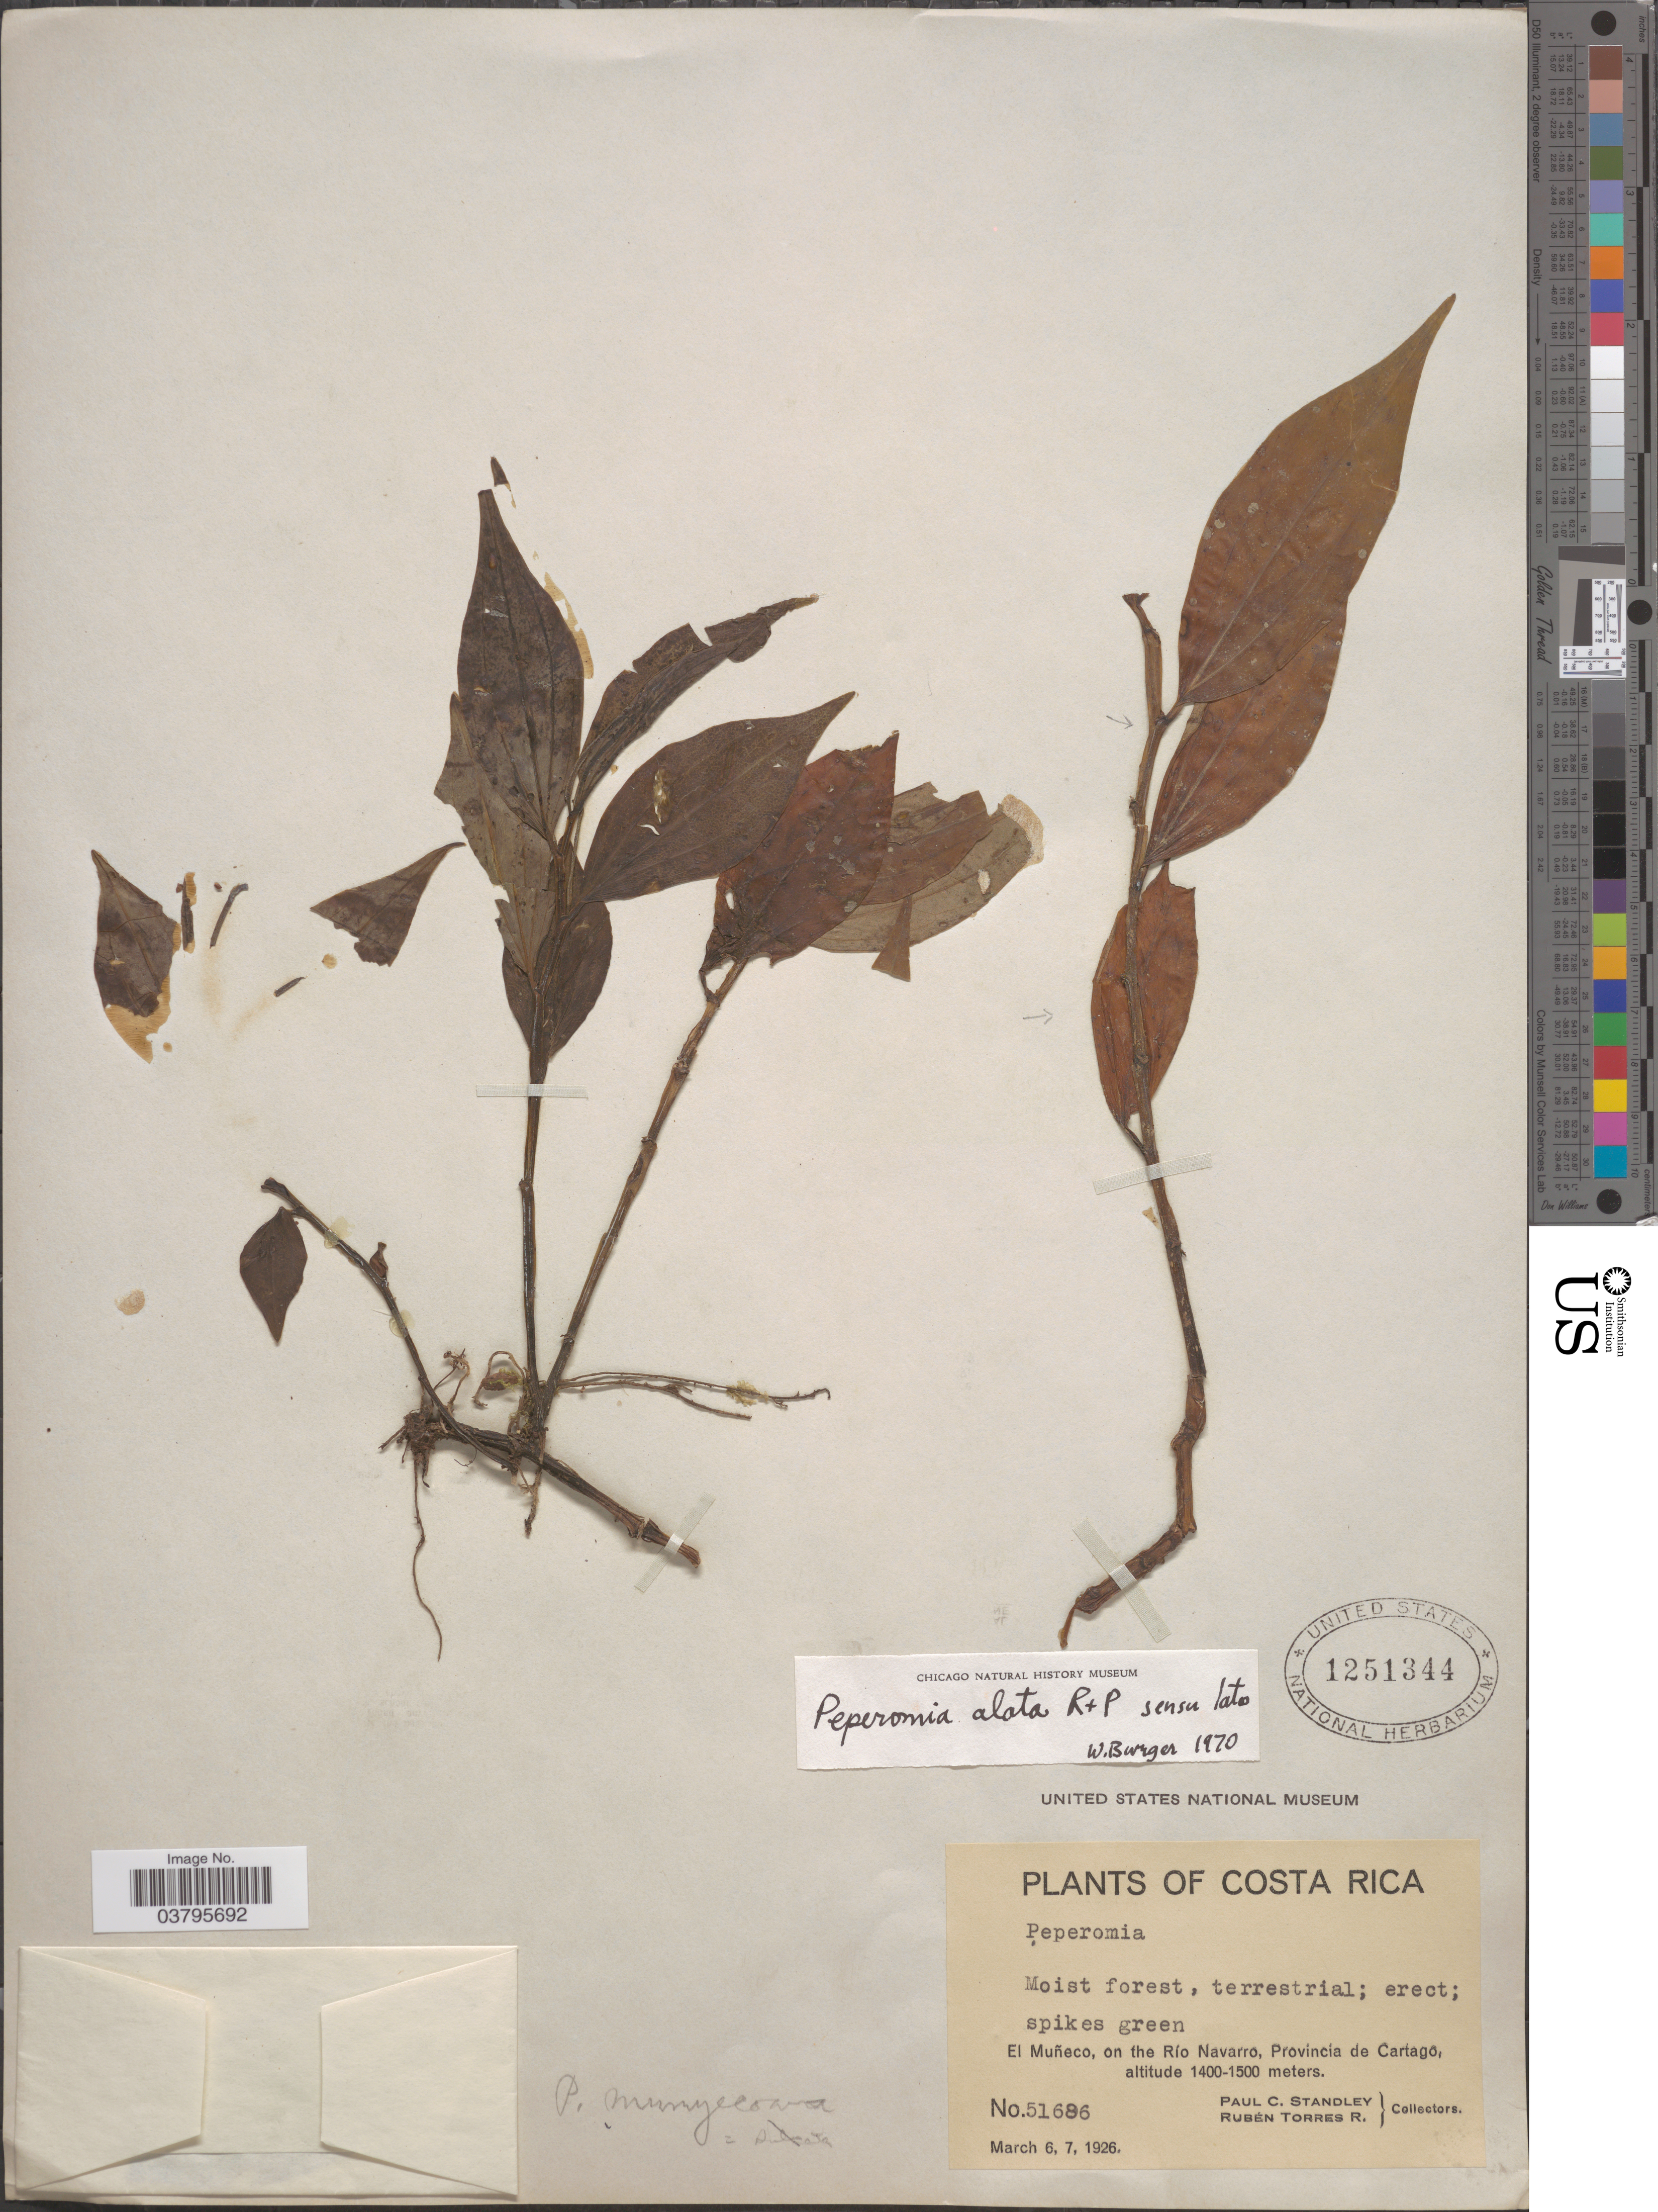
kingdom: Plantae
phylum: Tracheophyta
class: Magnoliopsida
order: Piperales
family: Piperaceae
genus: Peperomia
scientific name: Peperomia alata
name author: Ruiz & Pav.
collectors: P. C. Standley & R. Torres Rojas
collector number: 51686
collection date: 1926-03-06/1926-03-07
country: Costa Rica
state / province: Cartago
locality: El Muñeco, on the Río Navarro.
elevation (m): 1400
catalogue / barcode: US 1251344